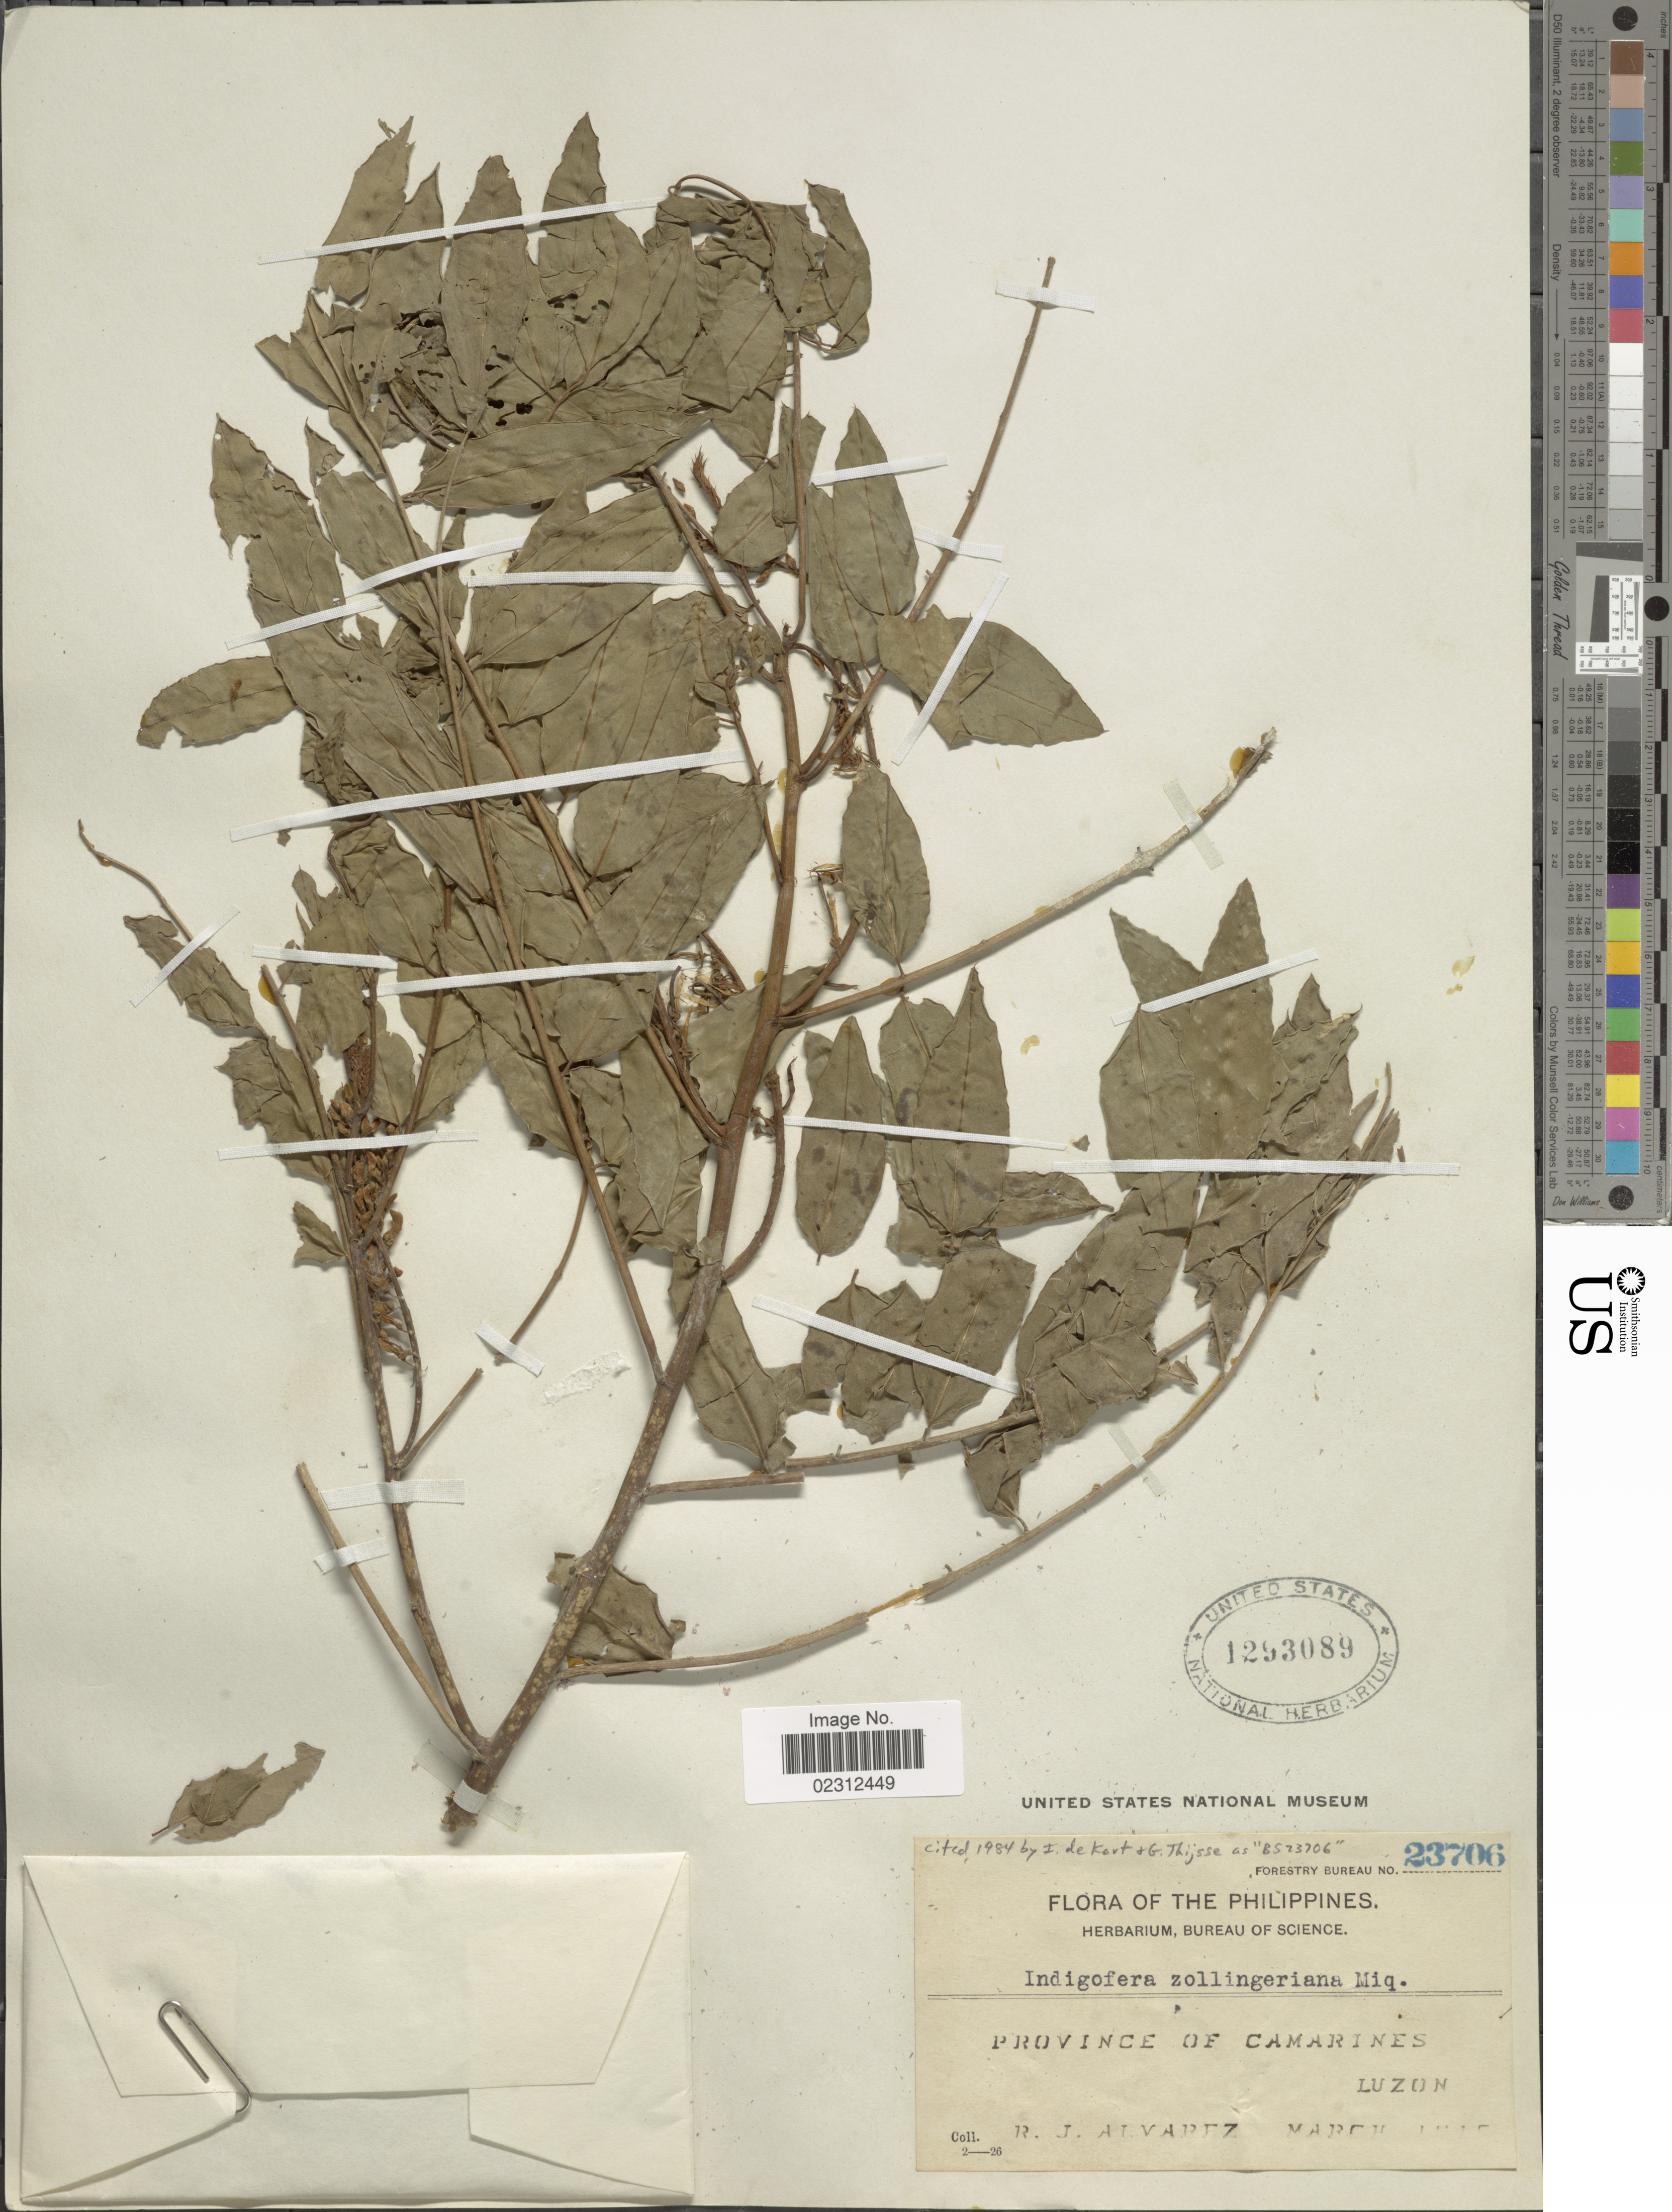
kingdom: Plantae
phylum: Tracheophyta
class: Magnoliopsida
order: Fabales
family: Fabaceae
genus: Indigofera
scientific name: Indigofera zollingeriana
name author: Miq.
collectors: R. Alvarez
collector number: Forestry Bureau 23706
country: Philippines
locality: Camarines, Luzon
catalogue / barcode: US 1293089